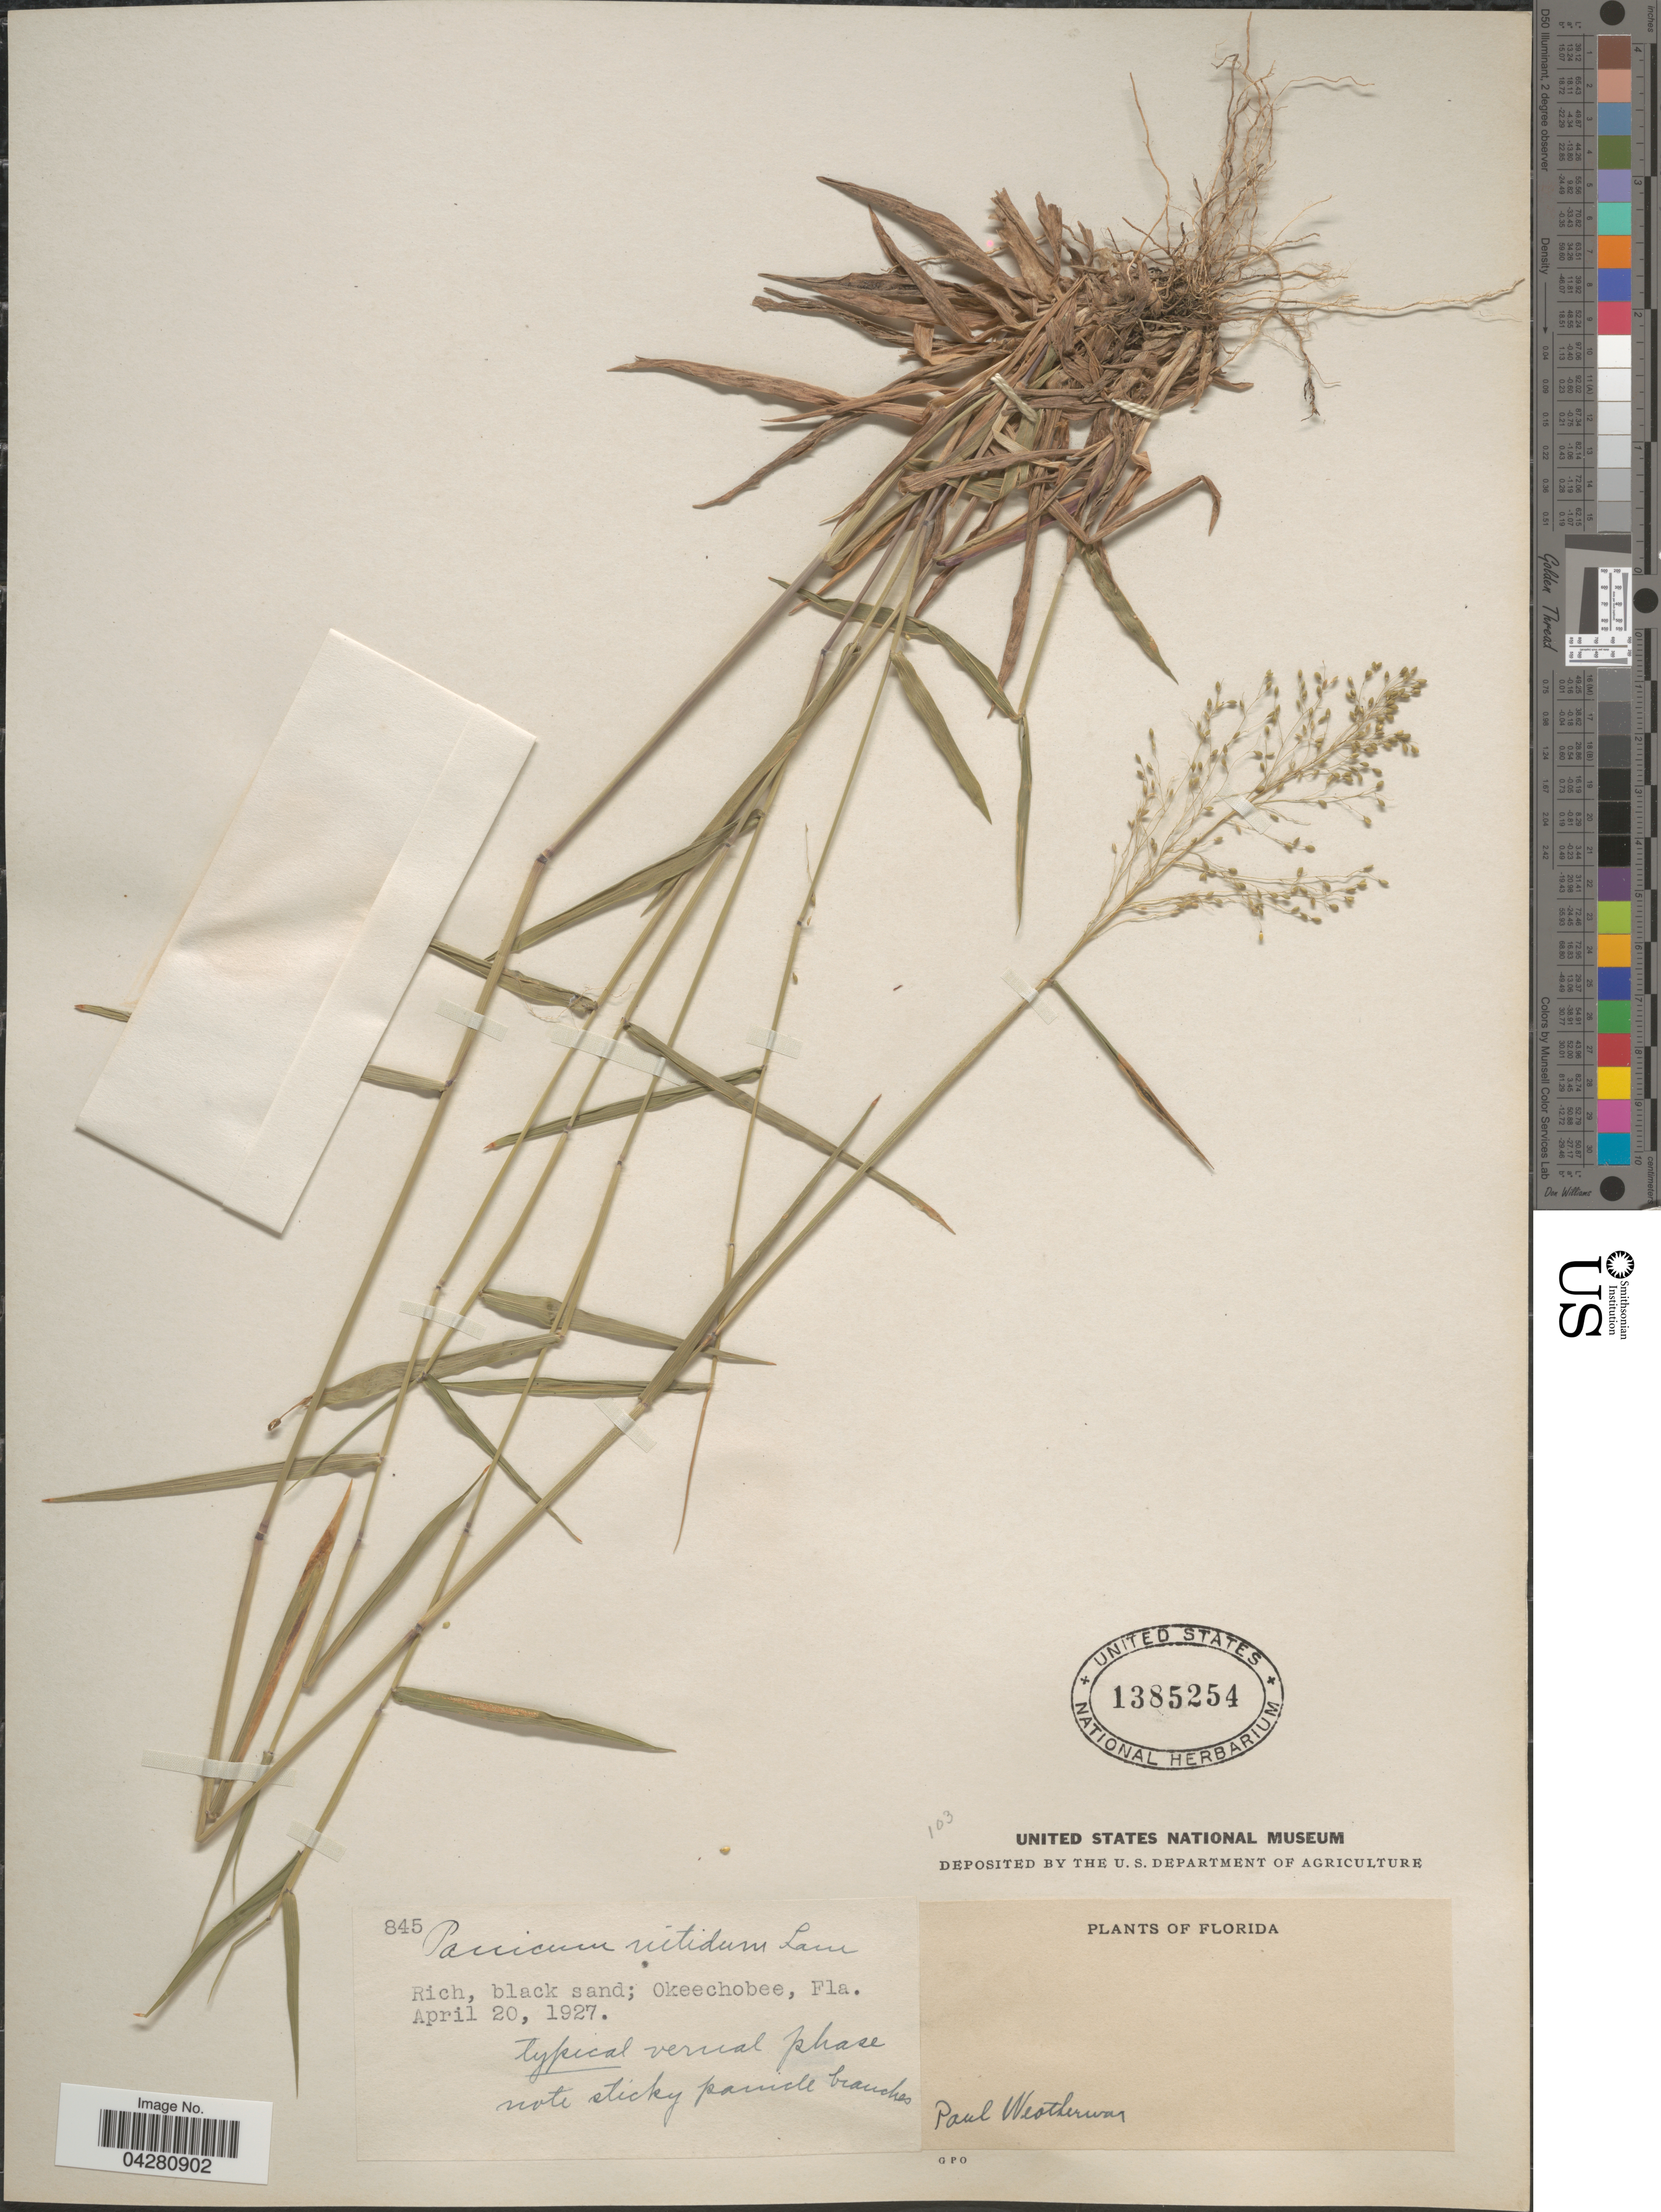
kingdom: Plantae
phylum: Tracheophyta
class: Liliopsida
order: Poales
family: Poaceae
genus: Dichanthelium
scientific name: Dichanthelium dichotomum var. dichotomum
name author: (L.) Gould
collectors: P. Weatherwax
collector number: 845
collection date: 1927-04-20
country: United States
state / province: Florida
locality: Rich, black sand; Okeechobee.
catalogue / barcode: US 1385254